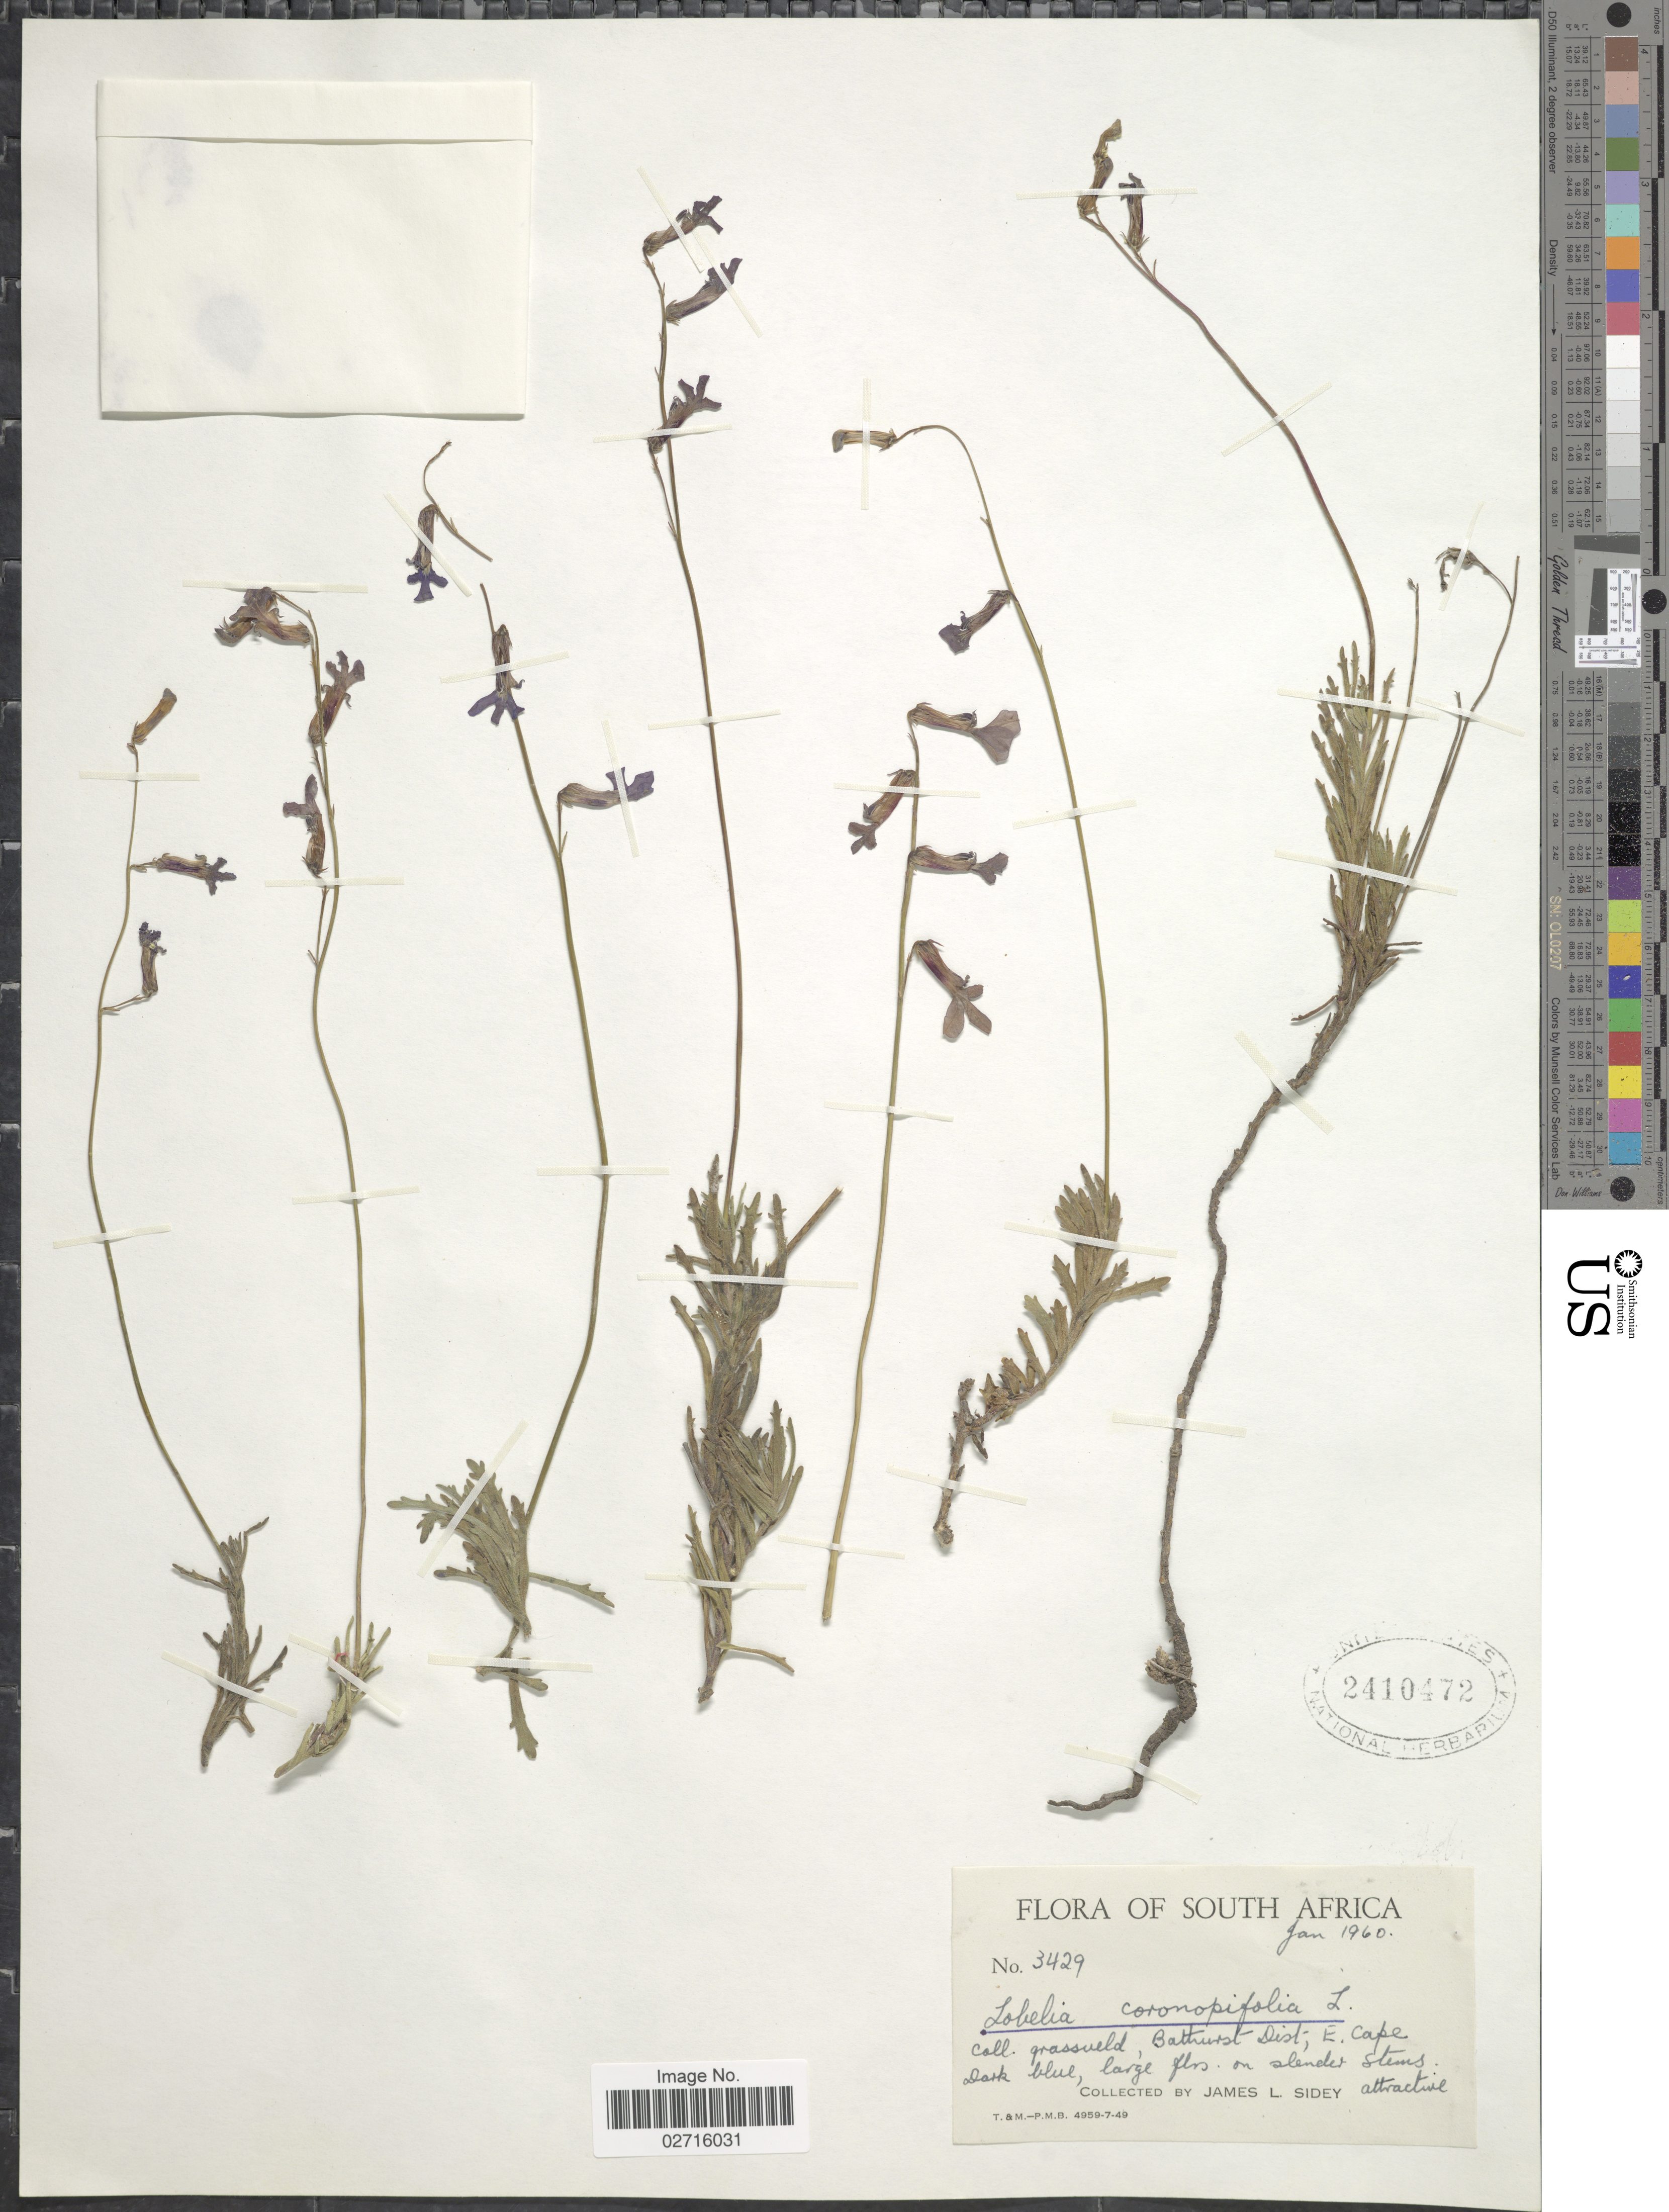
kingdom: Plantae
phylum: Tracheophyta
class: Magnoliopsida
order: Asterales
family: Campanulaceae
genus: Lobelia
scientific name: Lobelia coronopifolia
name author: L.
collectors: J. L. Sidey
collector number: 3429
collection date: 1960-01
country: South Africa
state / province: Eastern Cape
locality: Grassveld, Bathurst Dist., E. Cape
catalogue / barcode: US 2410472